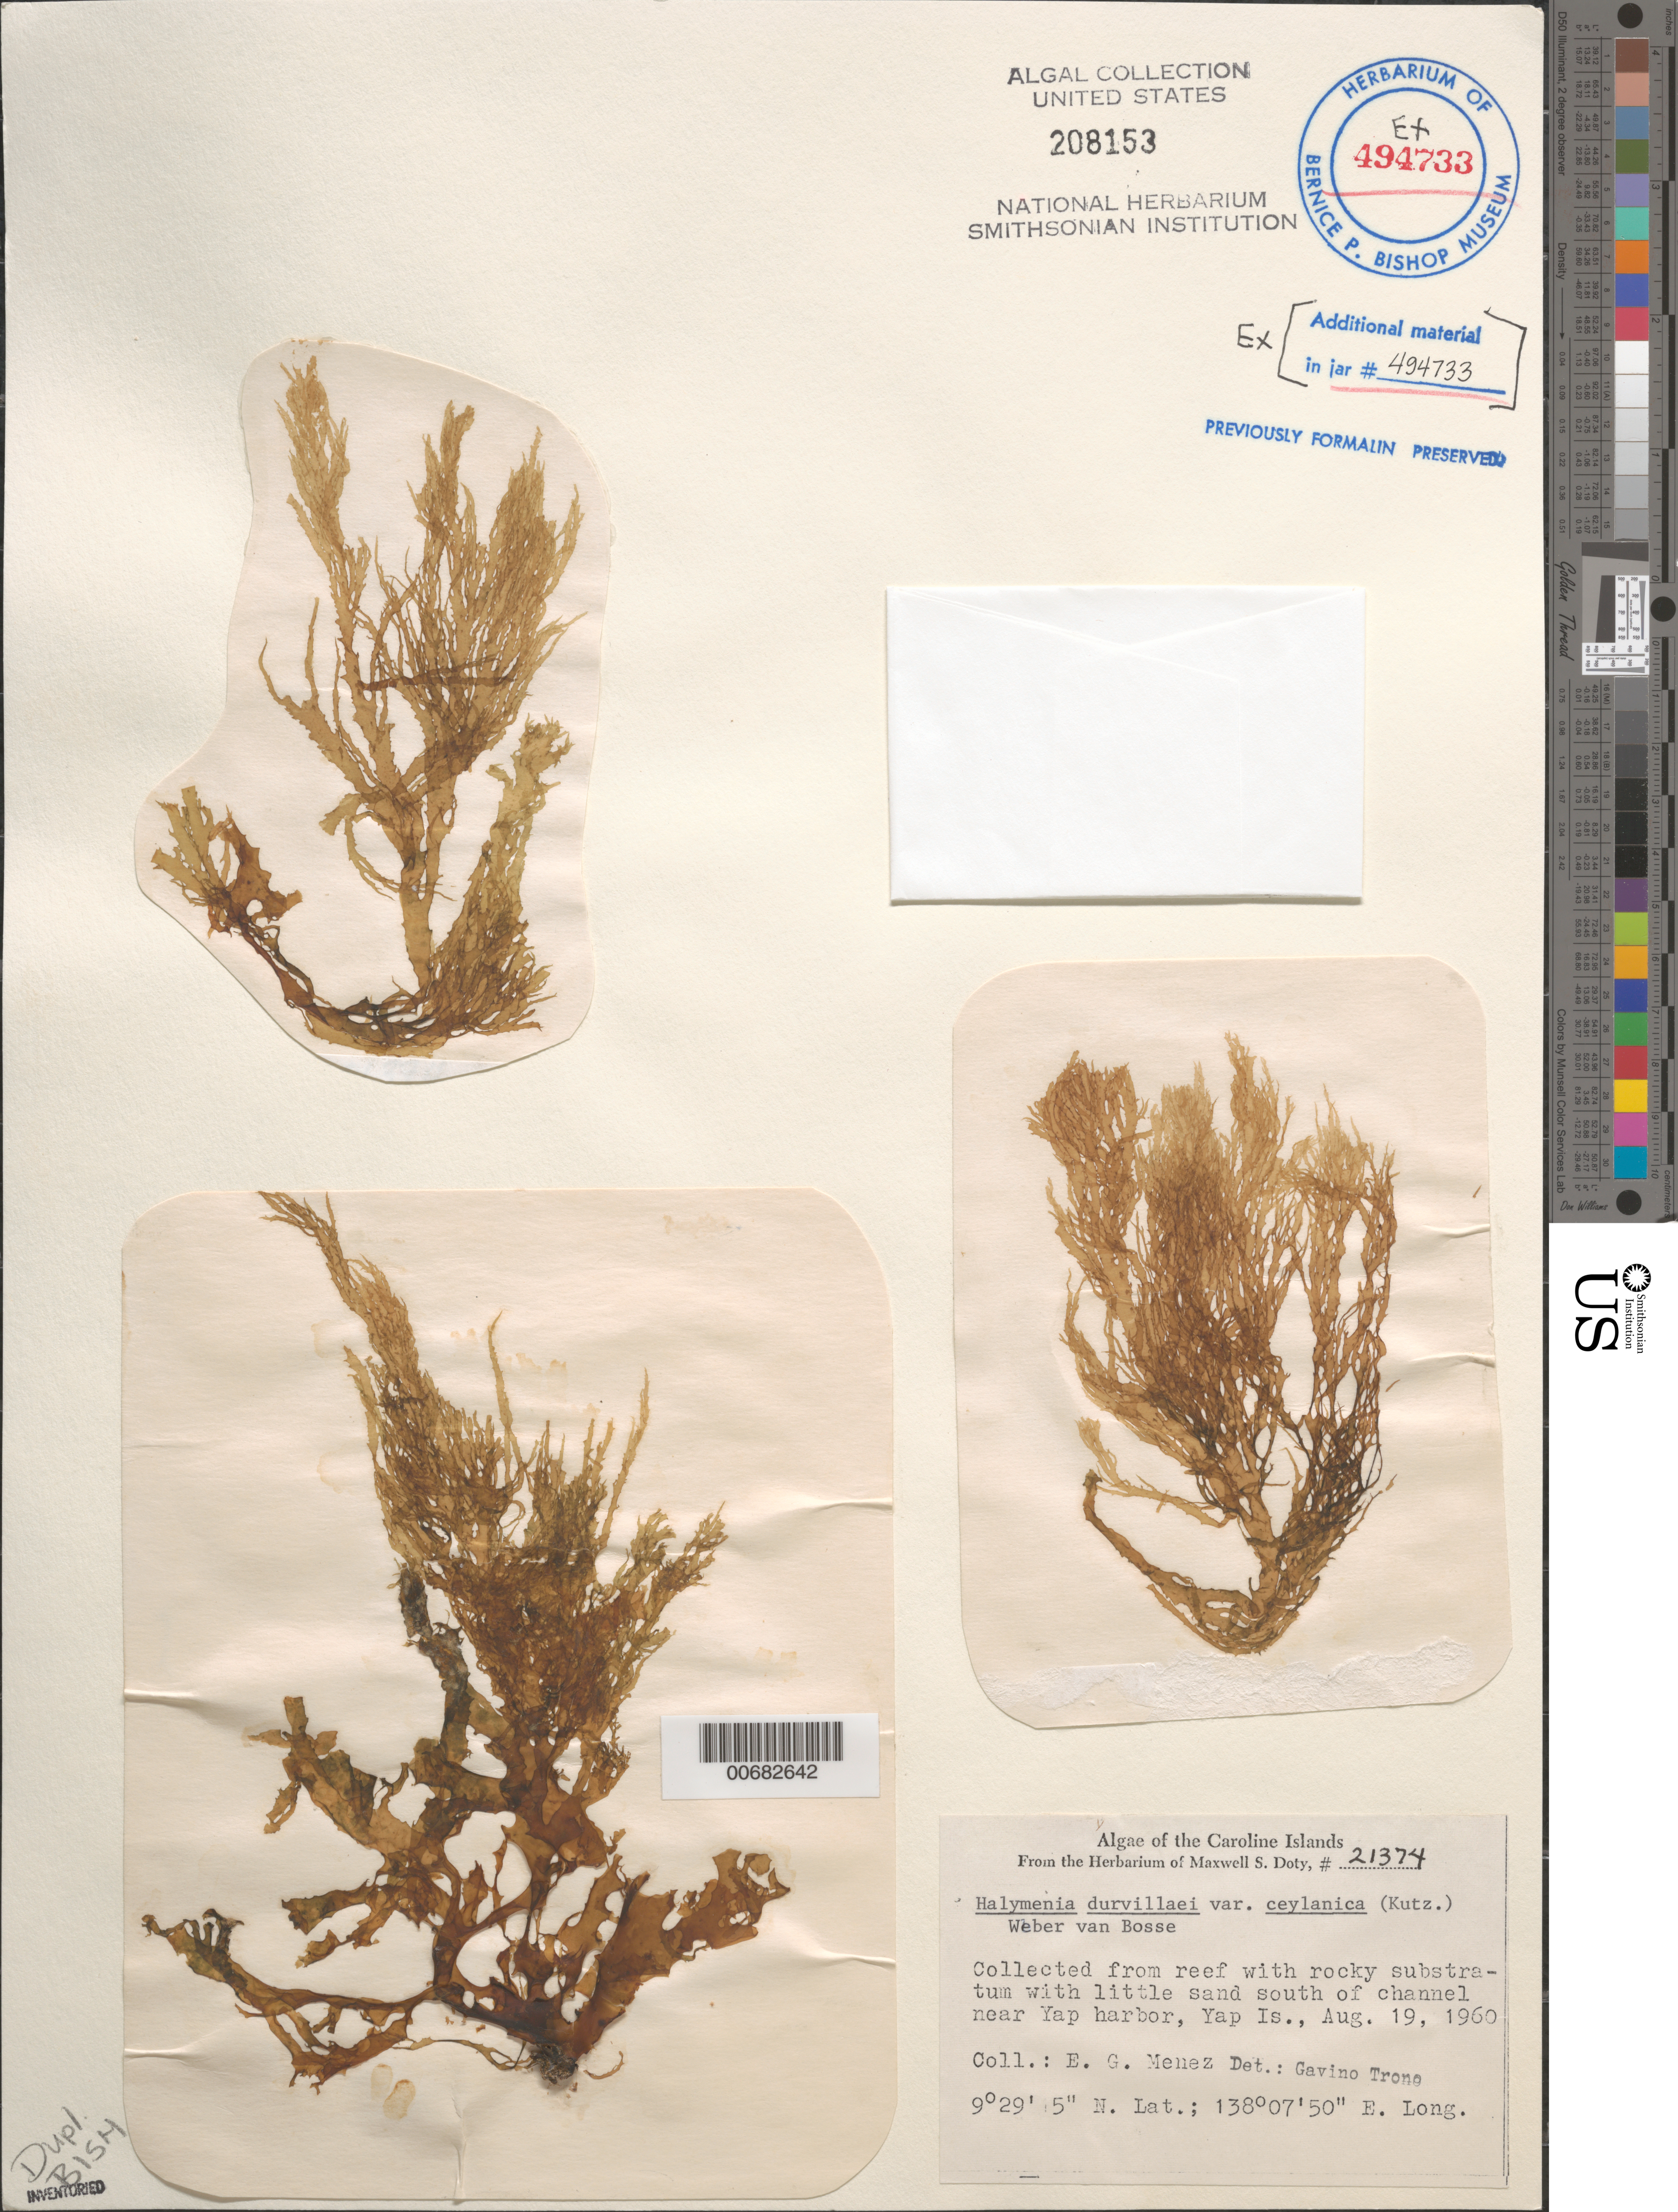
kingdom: Plantae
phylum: Rhodophyta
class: Florideophyceae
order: Halymeniales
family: Halymeniaceae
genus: Halymenia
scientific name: Halymenia durvillaei var. ceylanica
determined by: Trono, Gavino C., Jr.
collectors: Meñez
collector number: MSD 21374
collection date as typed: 19 Aug 1960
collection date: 1960-08-19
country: Micronesia, Federated States of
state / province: Yap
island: Yap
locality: South of channel near Yap Harbor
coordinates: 9 29' 15" N. Lat., 138 07' 50" E. Long.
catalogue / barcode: US 208153